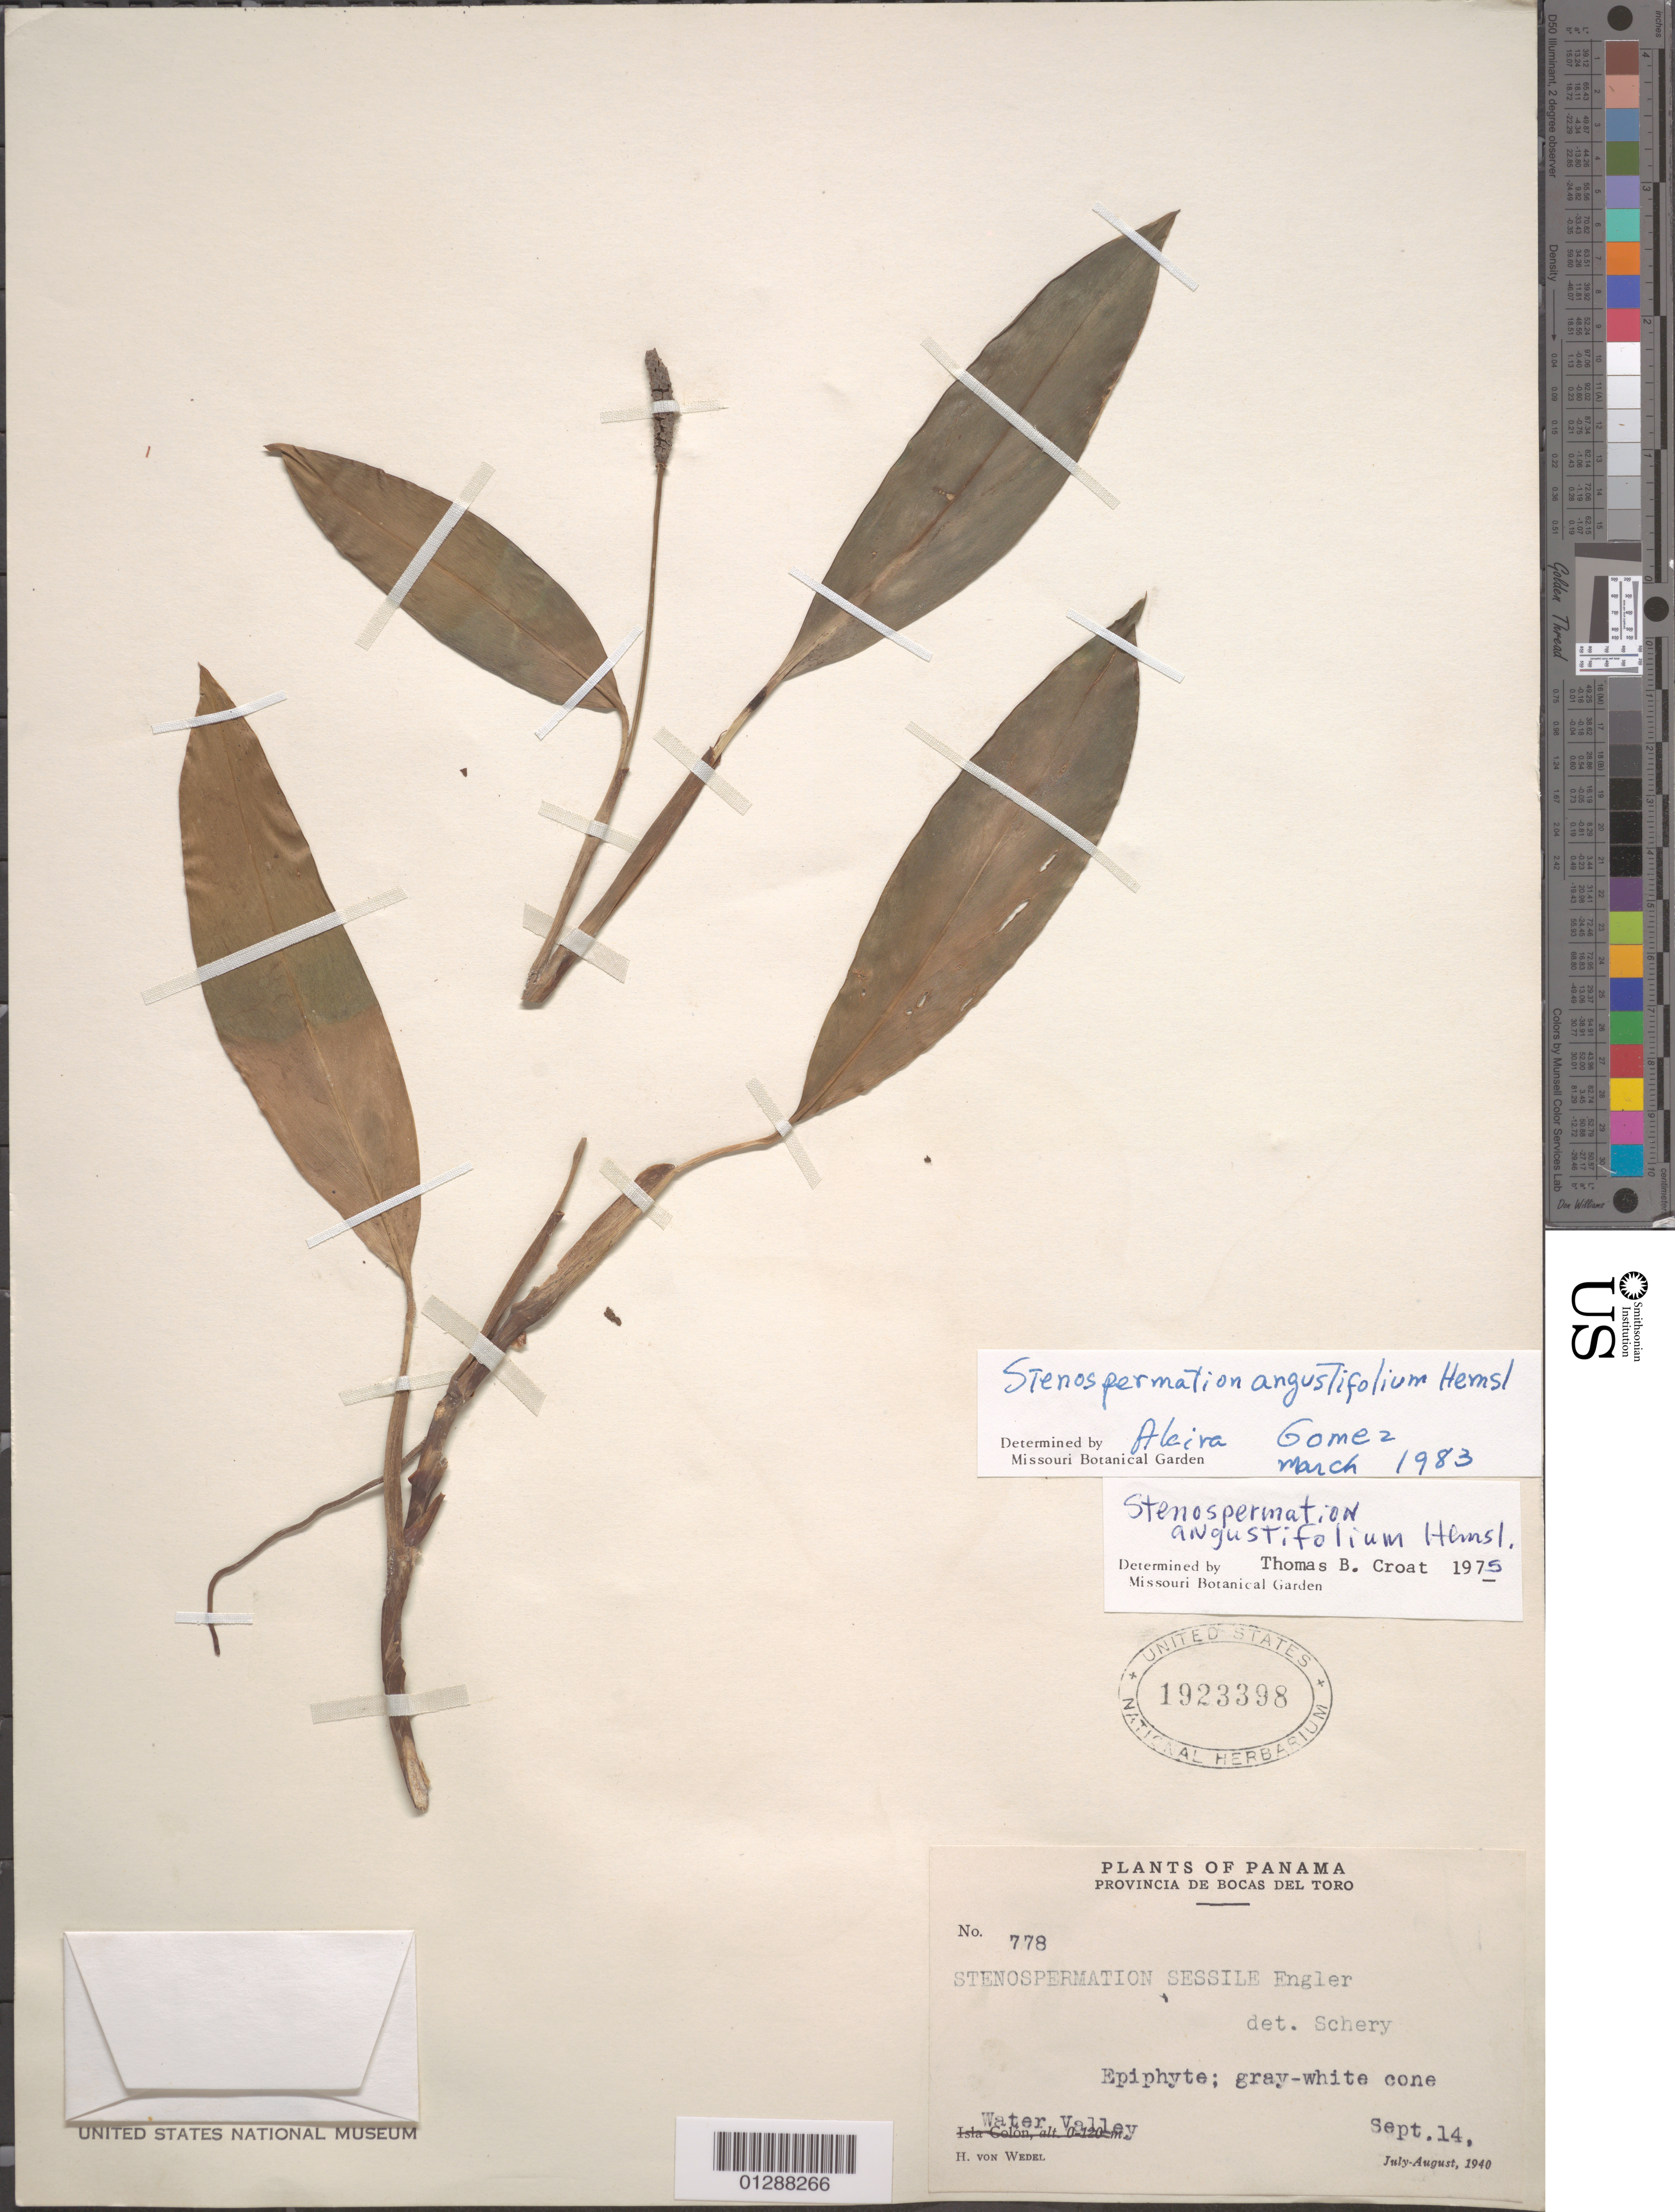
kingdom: Plantae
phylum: Tracheophyta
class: Liliopsida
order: Alismatales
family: Araceae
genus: Stenospermation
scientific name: Stenospermation angustifolium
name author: Hemsl.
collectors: H. von Wedel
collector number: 778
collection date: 1940-09-14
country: Panama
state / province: Bocas del Toro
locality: Water Valley.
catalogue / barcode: US 1923398